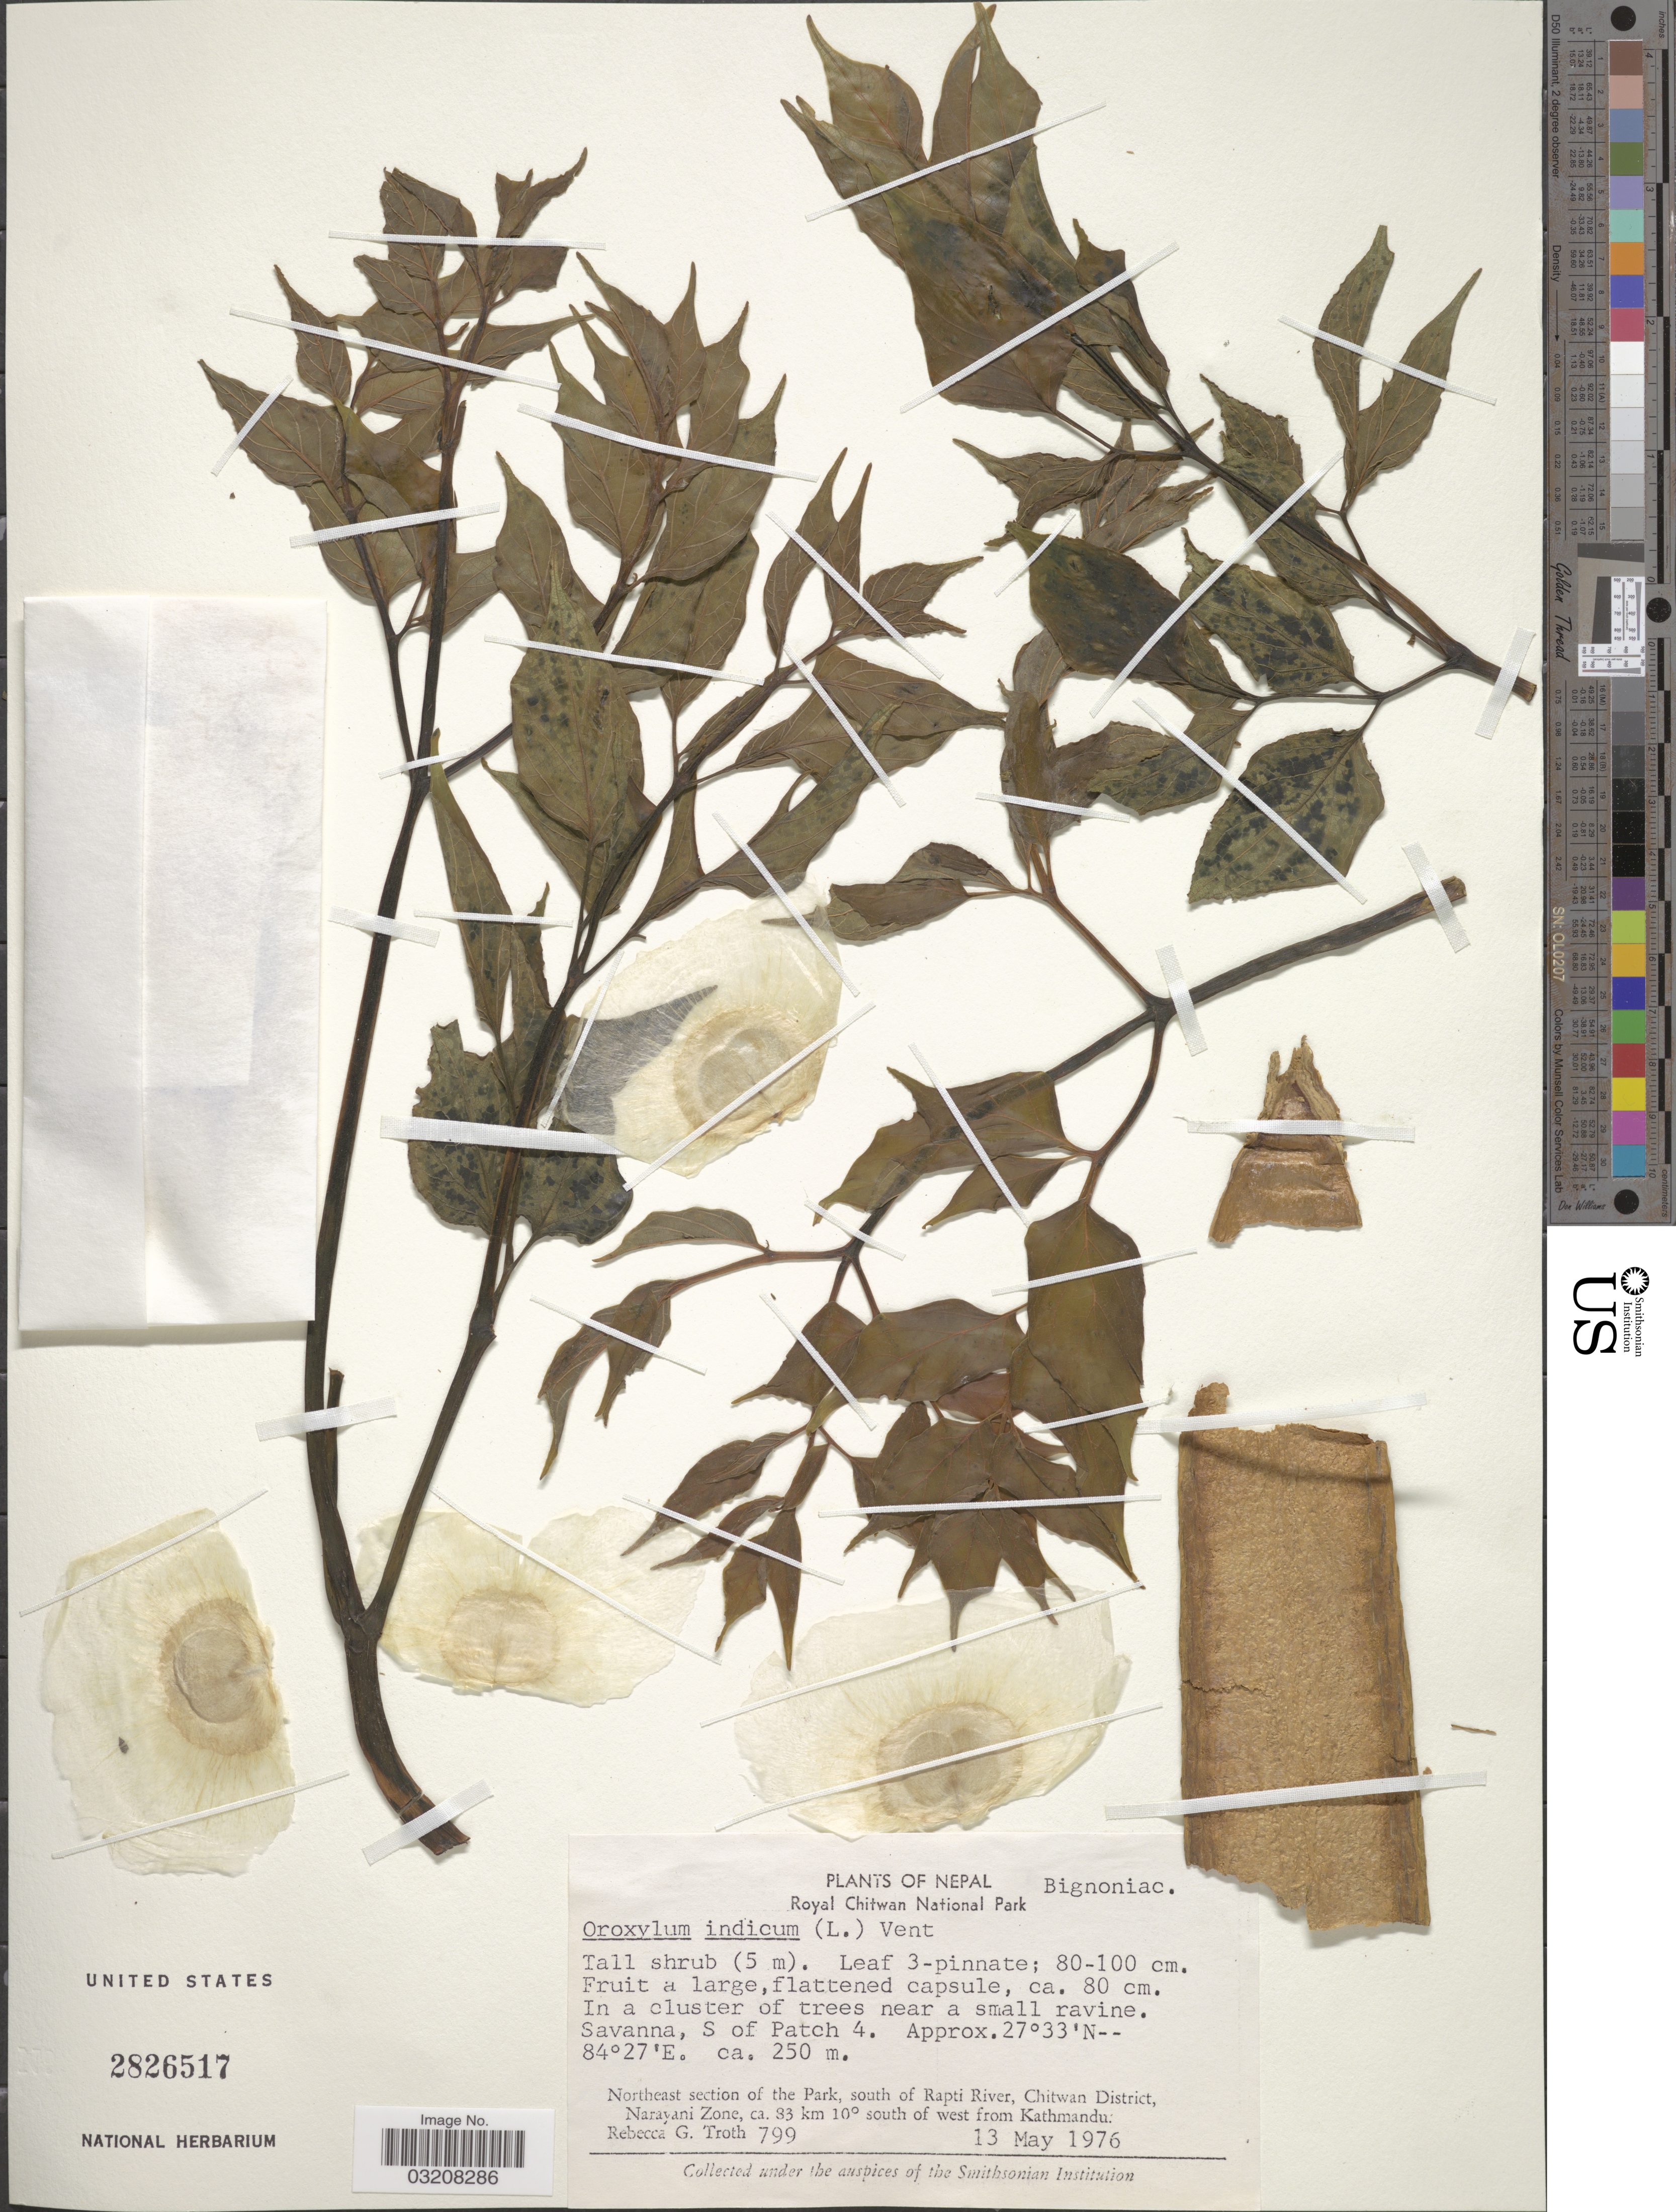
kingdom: Plantae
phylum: Tracheophyta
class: Magnoliopsida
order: Lamiales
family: Bignoniaceae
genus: Oroxylum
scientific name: Oroxylum indicum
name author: (L.) Kurz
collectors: R. Troth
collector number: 799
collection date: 1976-05-13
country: Nepal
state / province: Narayani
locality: Royal Chitwan National Park. Near a small ravine. Savanna, S of Patch 4 . Northeast section of the Park, south of Rapti River, Chitwan District, Narayani Zone, ca 33 km 10° south west from Kathmandu.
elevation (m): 250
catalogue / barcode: US 2826517